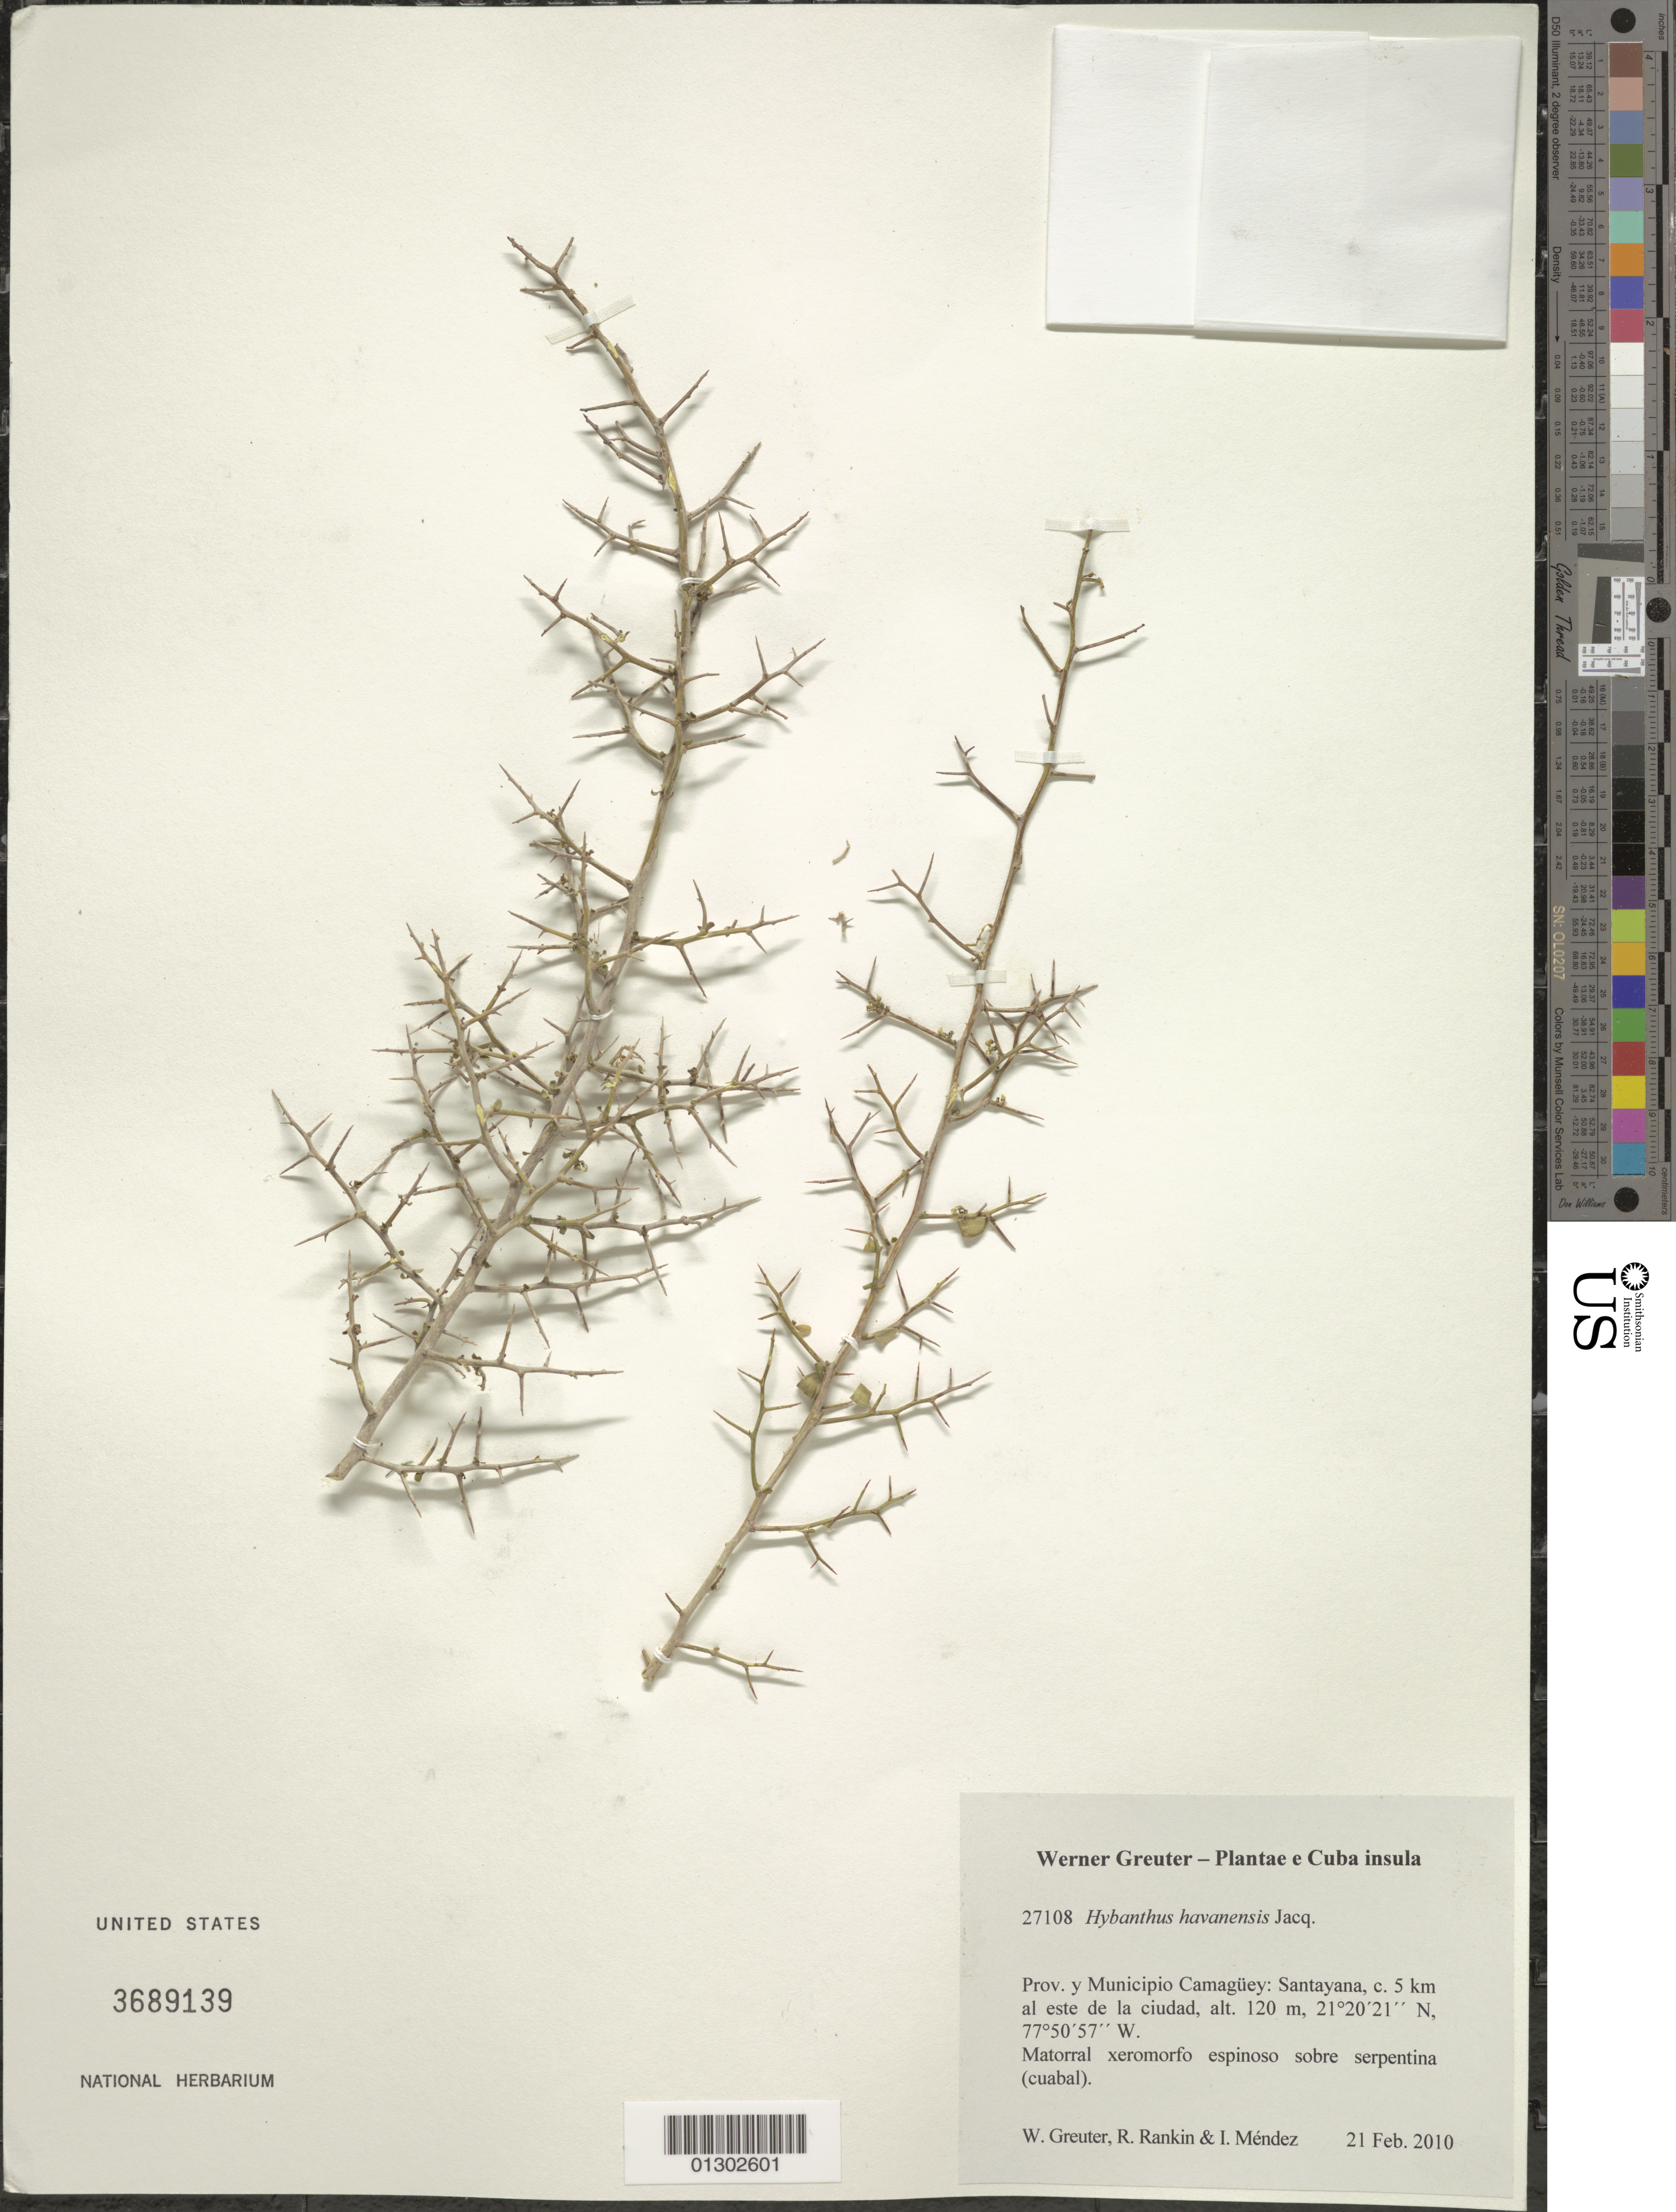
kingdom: Plantae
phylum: Tracheophyta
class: Magnoliopsida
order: Malpighiales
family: Violaceae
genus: Hybanthus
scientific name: Hybanthus havanensis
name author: Jacq.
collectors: W. R. Greuter, R. Rankin Rodriguez & I. Méndez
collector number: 27108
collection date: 2010-02-21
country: Cuba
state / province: Camagüey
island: Cuba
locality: Municipio Camagüey, Santayana, ca. 5 km al este de la ciudad.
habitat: Matorral xeromorfo espinoso sobre serpentina (cuabal).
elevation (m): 120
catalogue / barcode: US 3689139